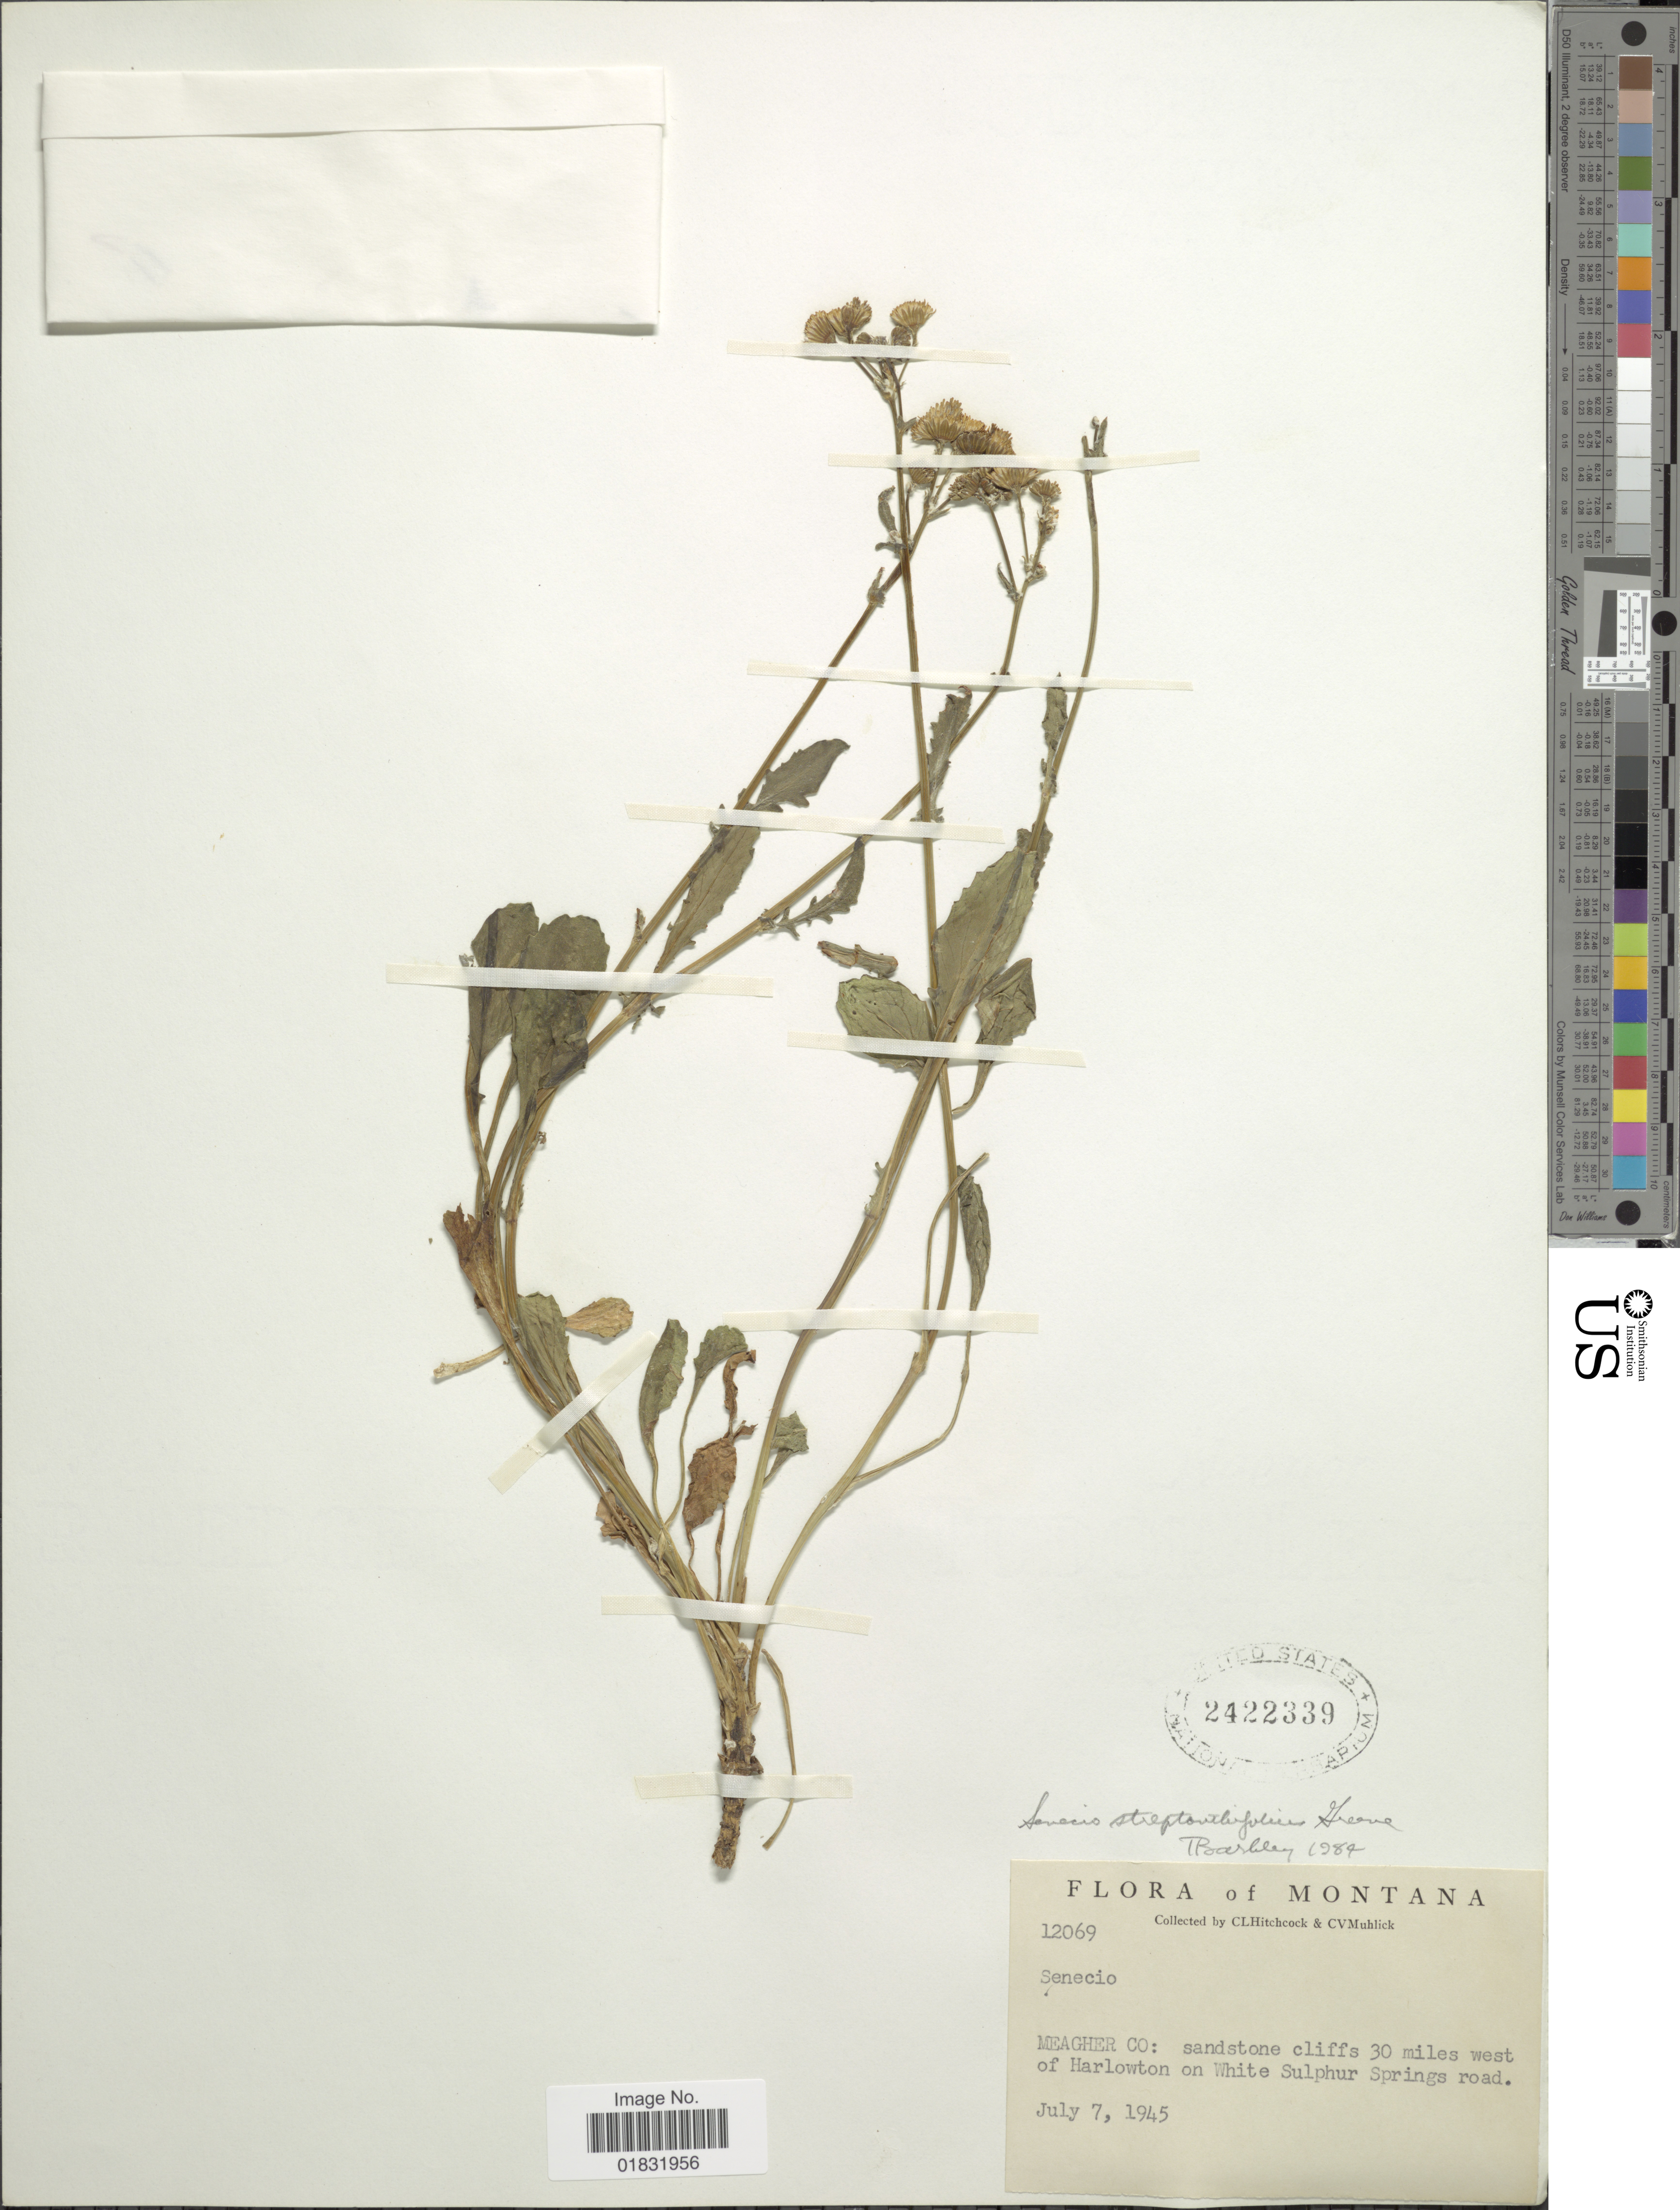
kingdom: Plantae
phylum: Tracheophyta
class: Magnoliopsida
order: Asterales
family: Asteraceae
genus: Packera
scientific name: Packera streptanthifolia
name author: (Greene) W.A. Weber & Á. Löve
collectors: C. L. Hitchcock & C. V. Muhlick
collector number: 12069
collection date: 1945-07-07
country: United States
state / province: Montana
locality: Meagher Co: sandton cliffs 30 miles west of Harlowton on White Sulphur Springs road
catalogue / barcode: US 2422339